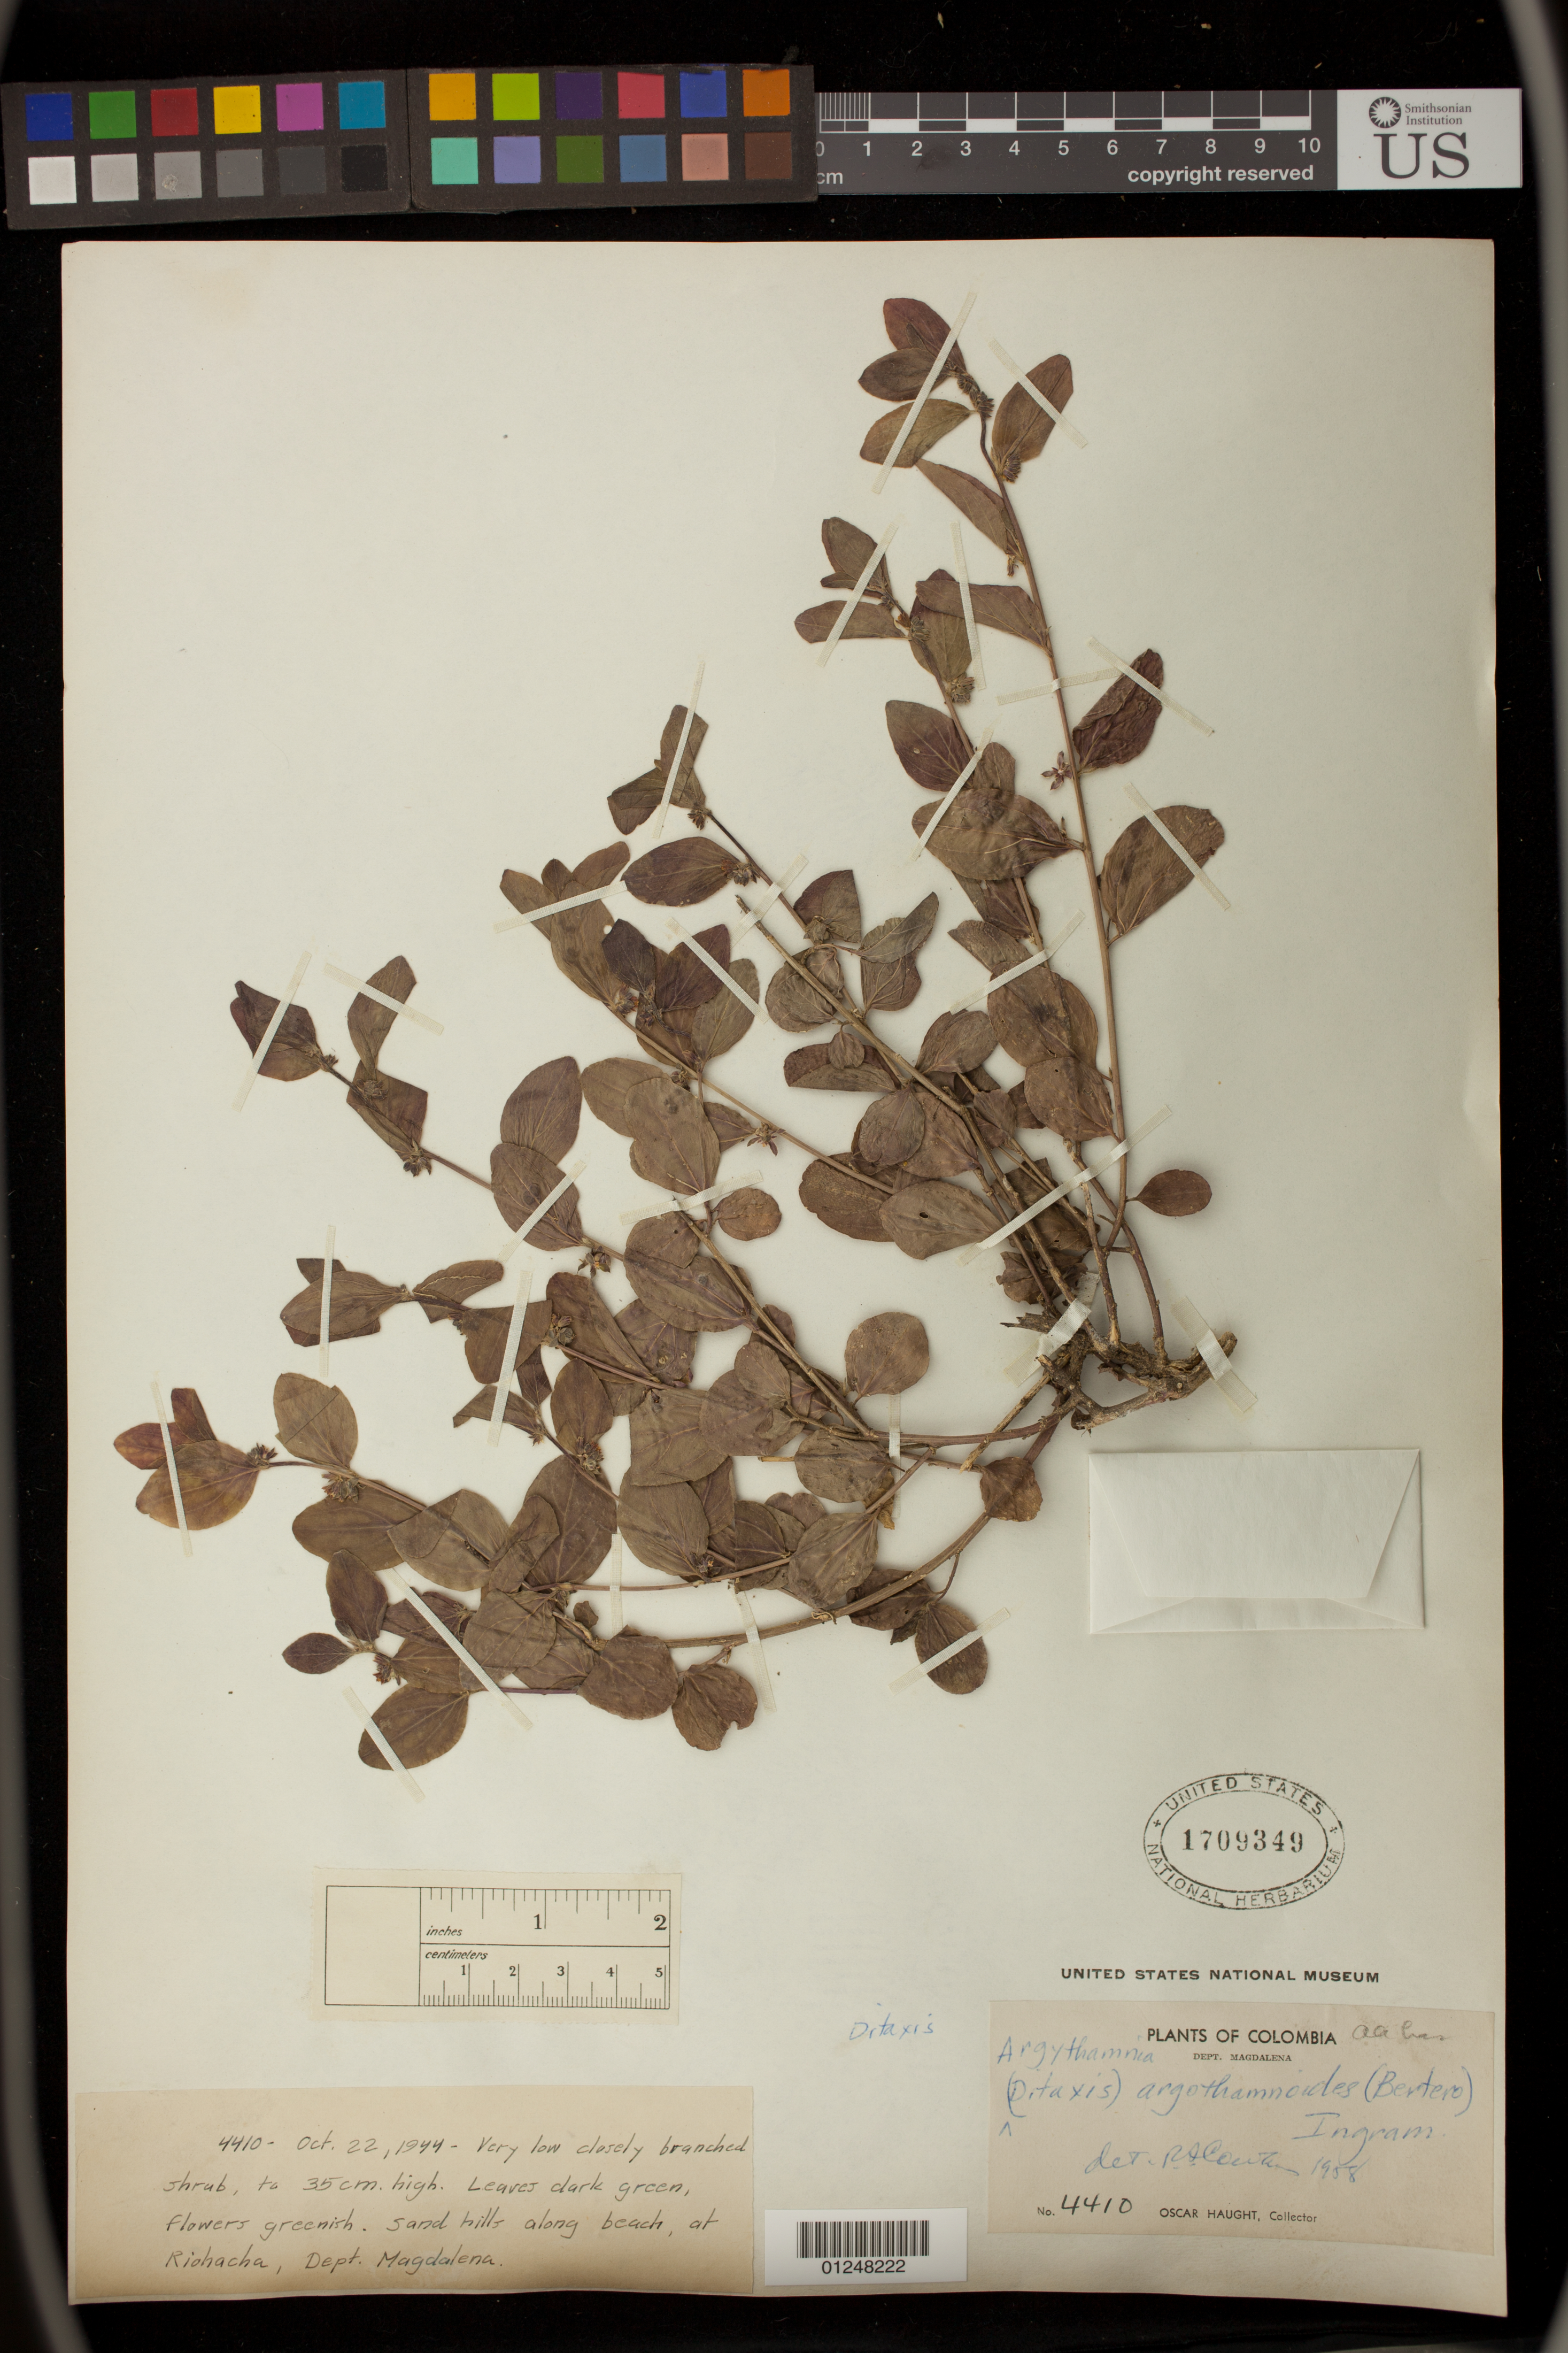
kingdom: Plantae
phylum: Tracheophyta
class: Magnoliopsida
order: Malpighiales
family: Euphorbiaceae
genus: Argythamnia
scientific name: Argythamnia argothamnoides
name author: (Bertero & Spreng.) J.W. Ingram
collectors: O. Haught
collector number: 4410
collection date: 1944-10-22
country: Colombia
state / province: La Guajira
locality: Sand hills along beach, at Riohacha, Dept. Magdalena.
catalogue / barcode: US 1709349